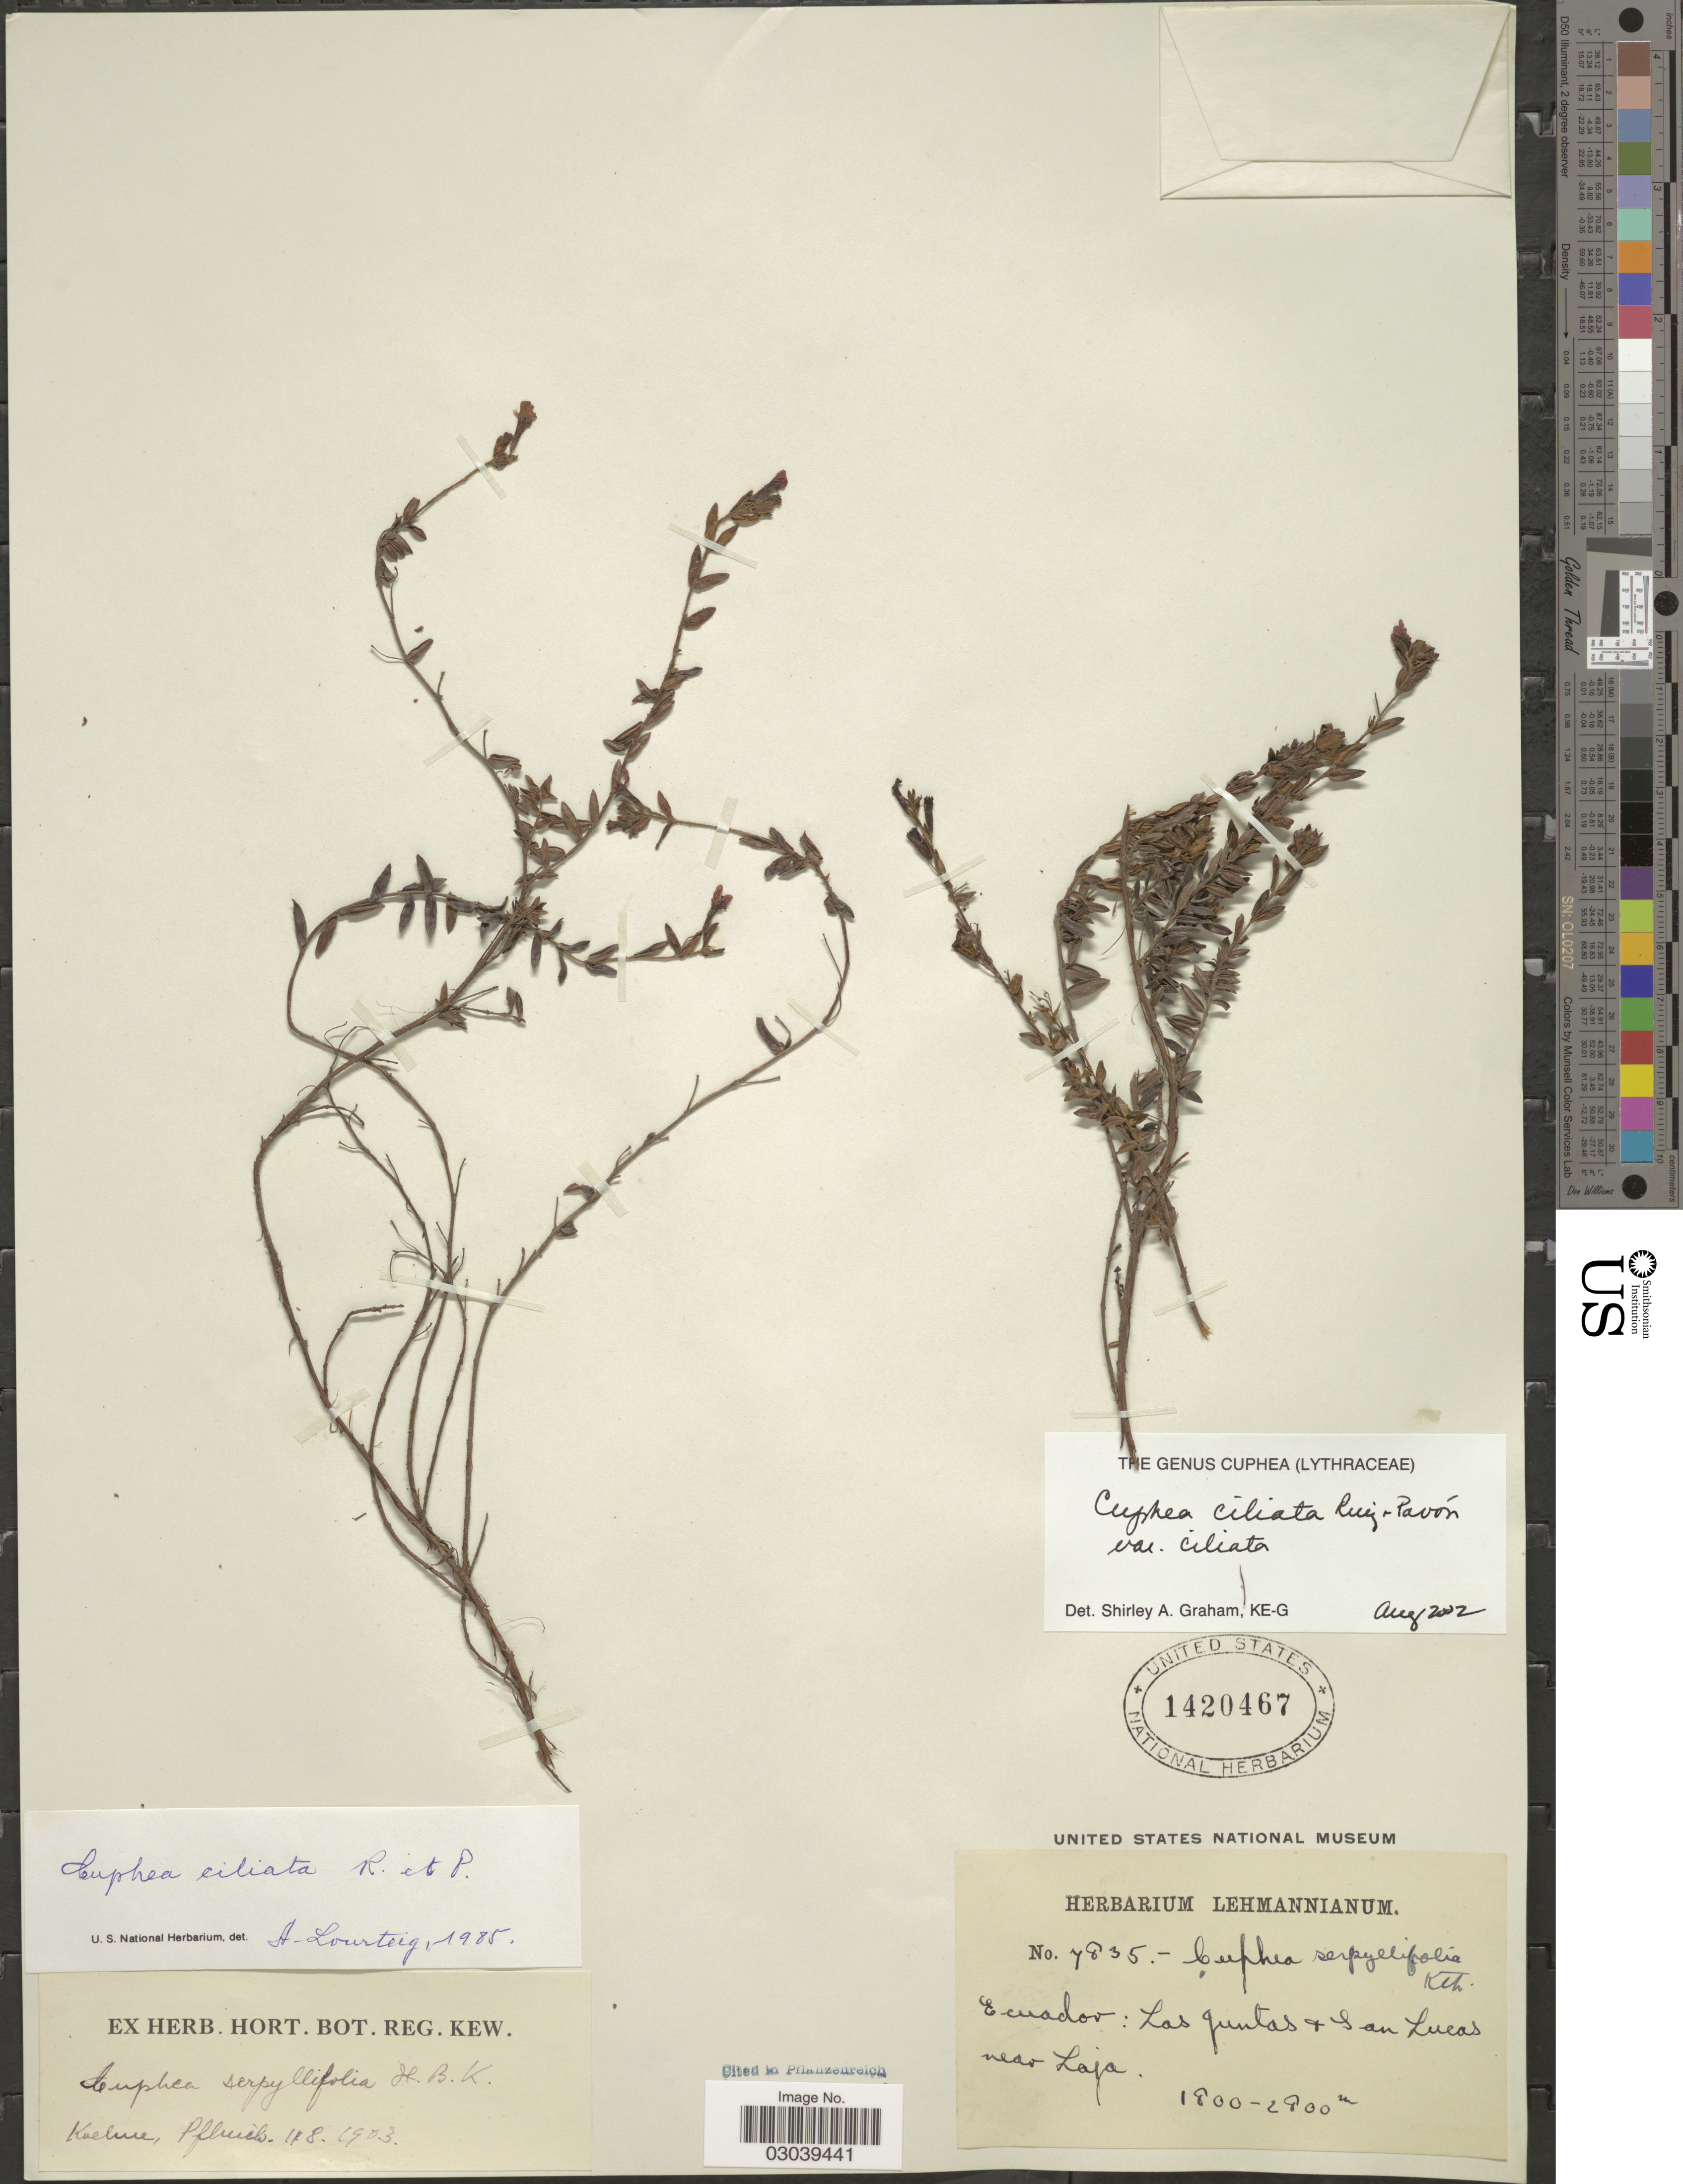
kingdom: Plantae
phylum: Tracheophyta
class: Magnoliopsida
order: Myrtales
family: Lythraceae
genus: Cuphea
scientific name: Cuphea ciliata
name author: Ruiz & Pav.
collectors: ex herb. Lehmannianum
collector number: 7835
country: Ecuador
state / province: Loja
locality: Las Juntas & San Lucas near Loja.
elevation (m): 1800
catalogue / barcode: US 1420467